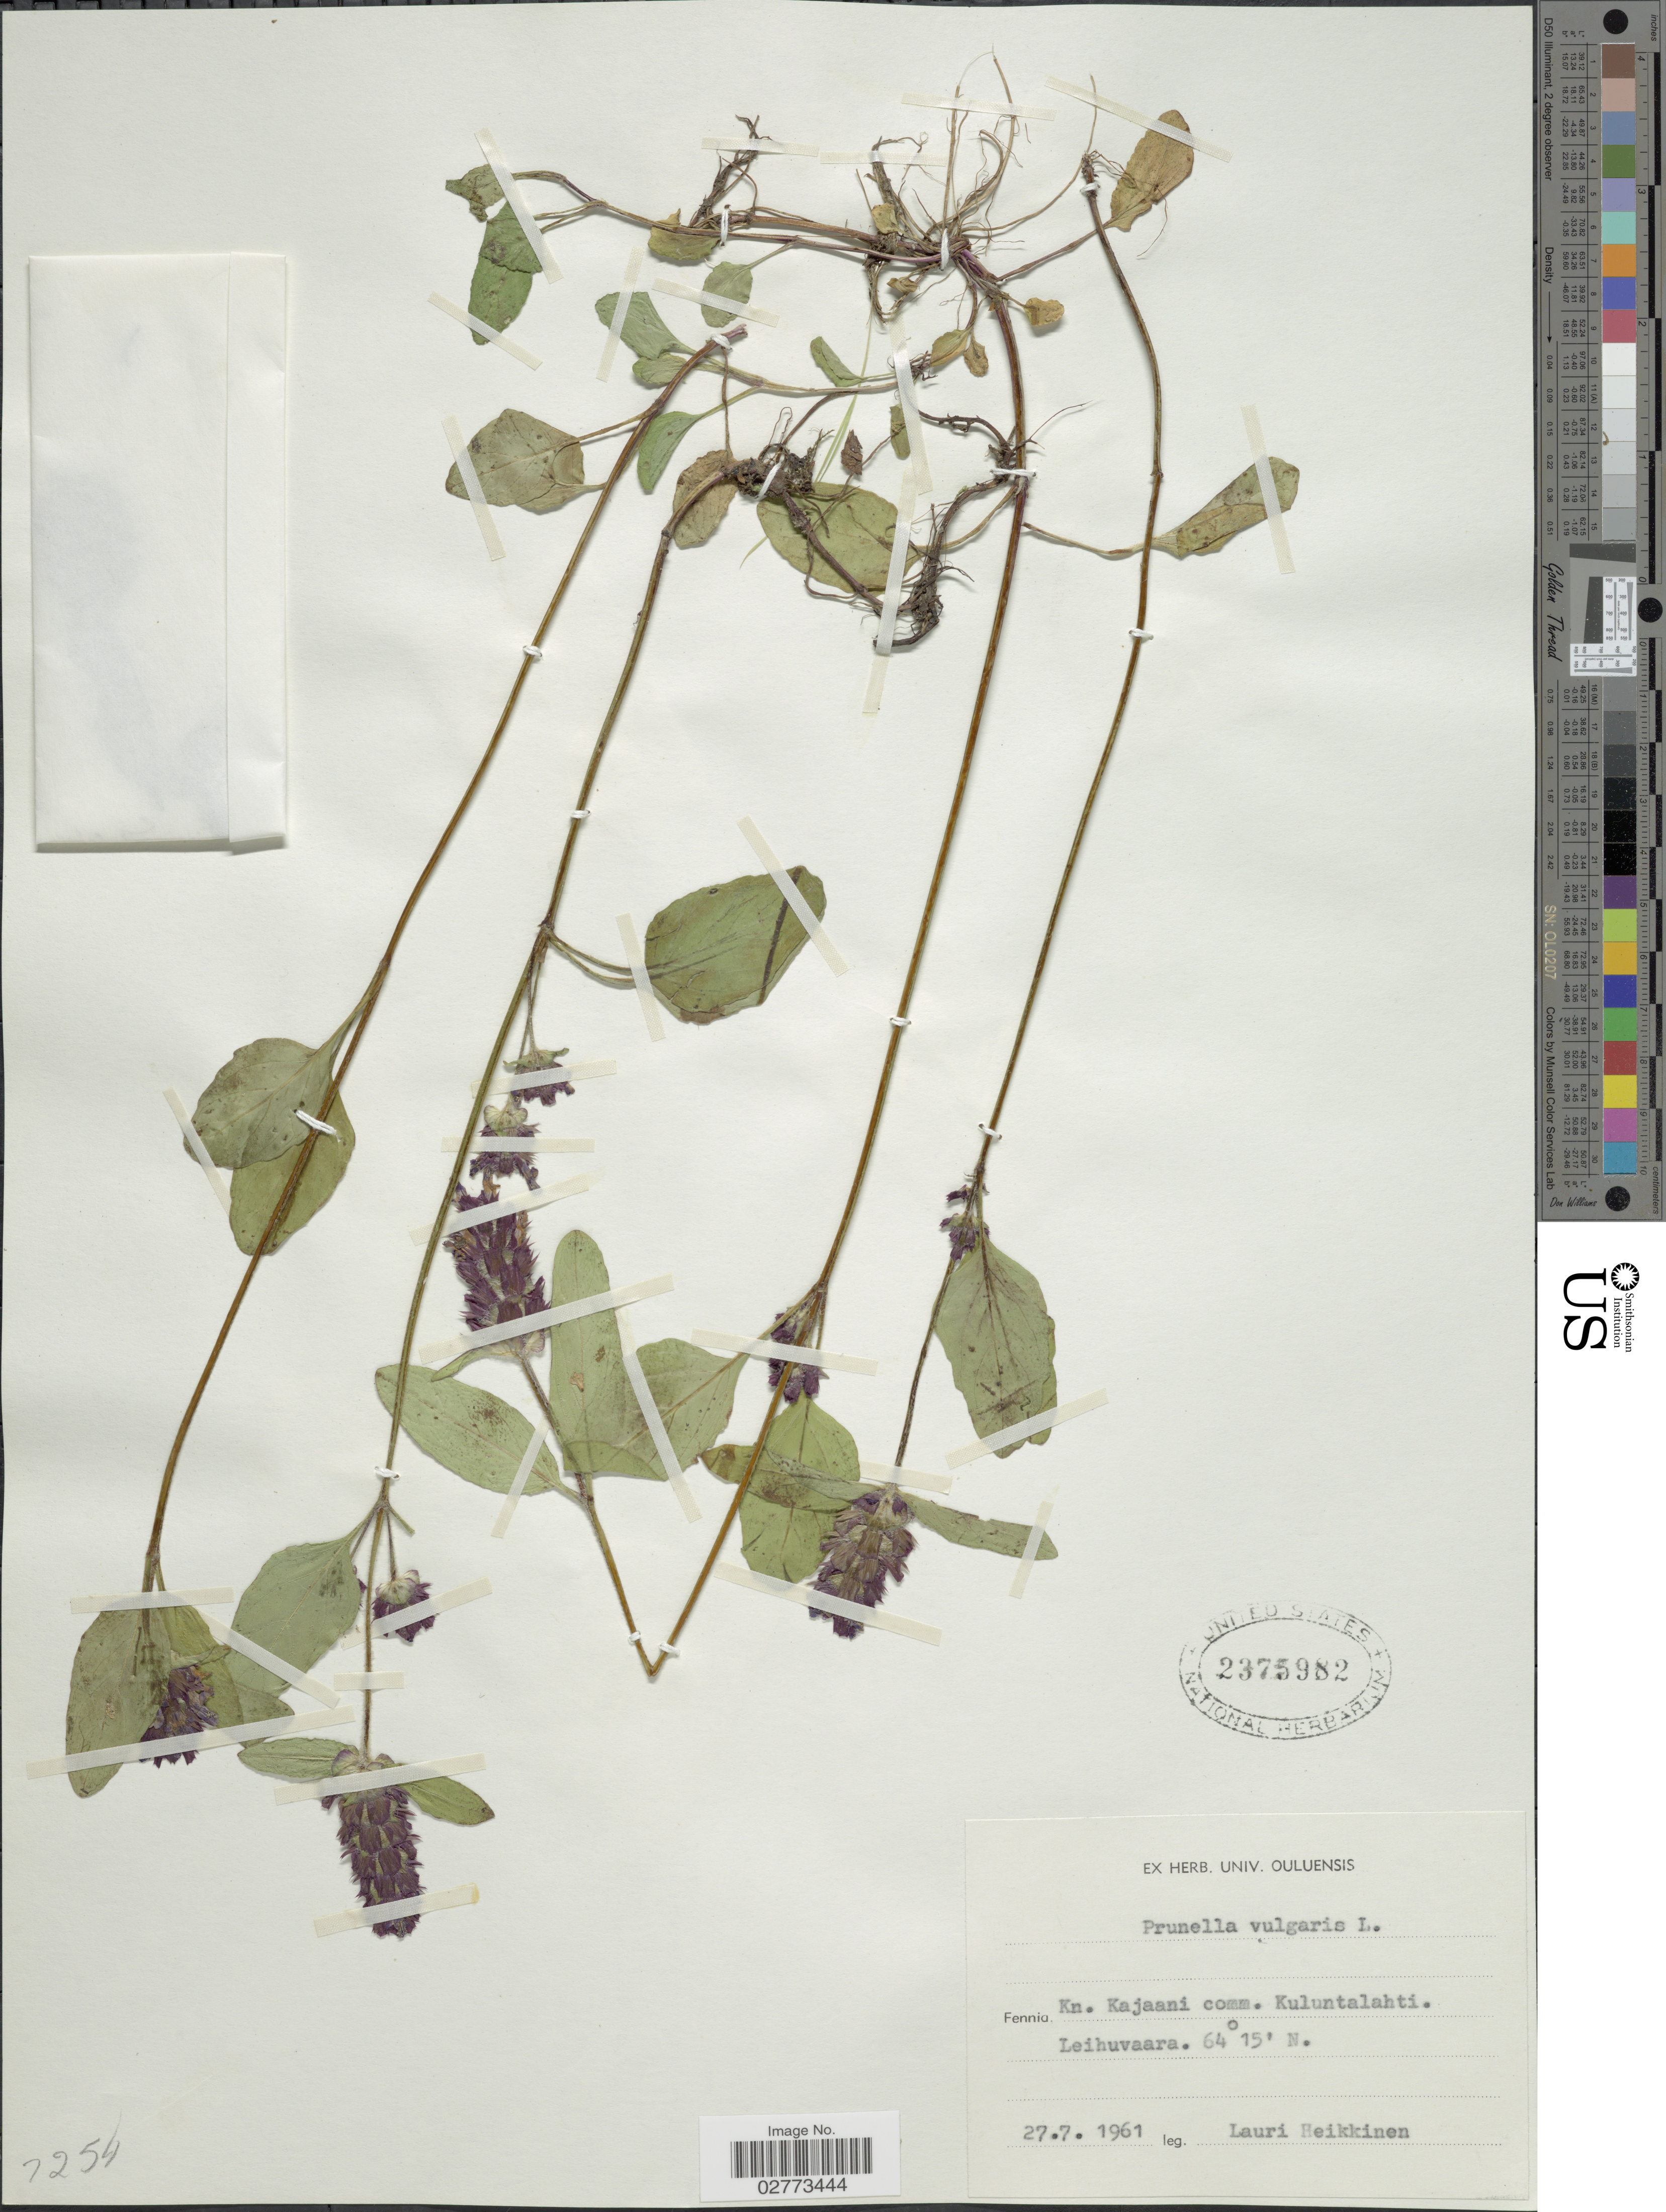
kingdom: Plantae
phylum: Tracheophyta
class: Magnoliopsida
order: Lamiales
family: Lamiaceae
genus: Prunella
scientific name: Prunella vulgaris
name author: L.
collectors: L. Heikkinen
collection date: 1961-07-27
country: Finland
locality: Fennia. Kn. Kajaani comm. Kuluntalahti. Leihuvaara.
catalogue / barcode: US 2375982